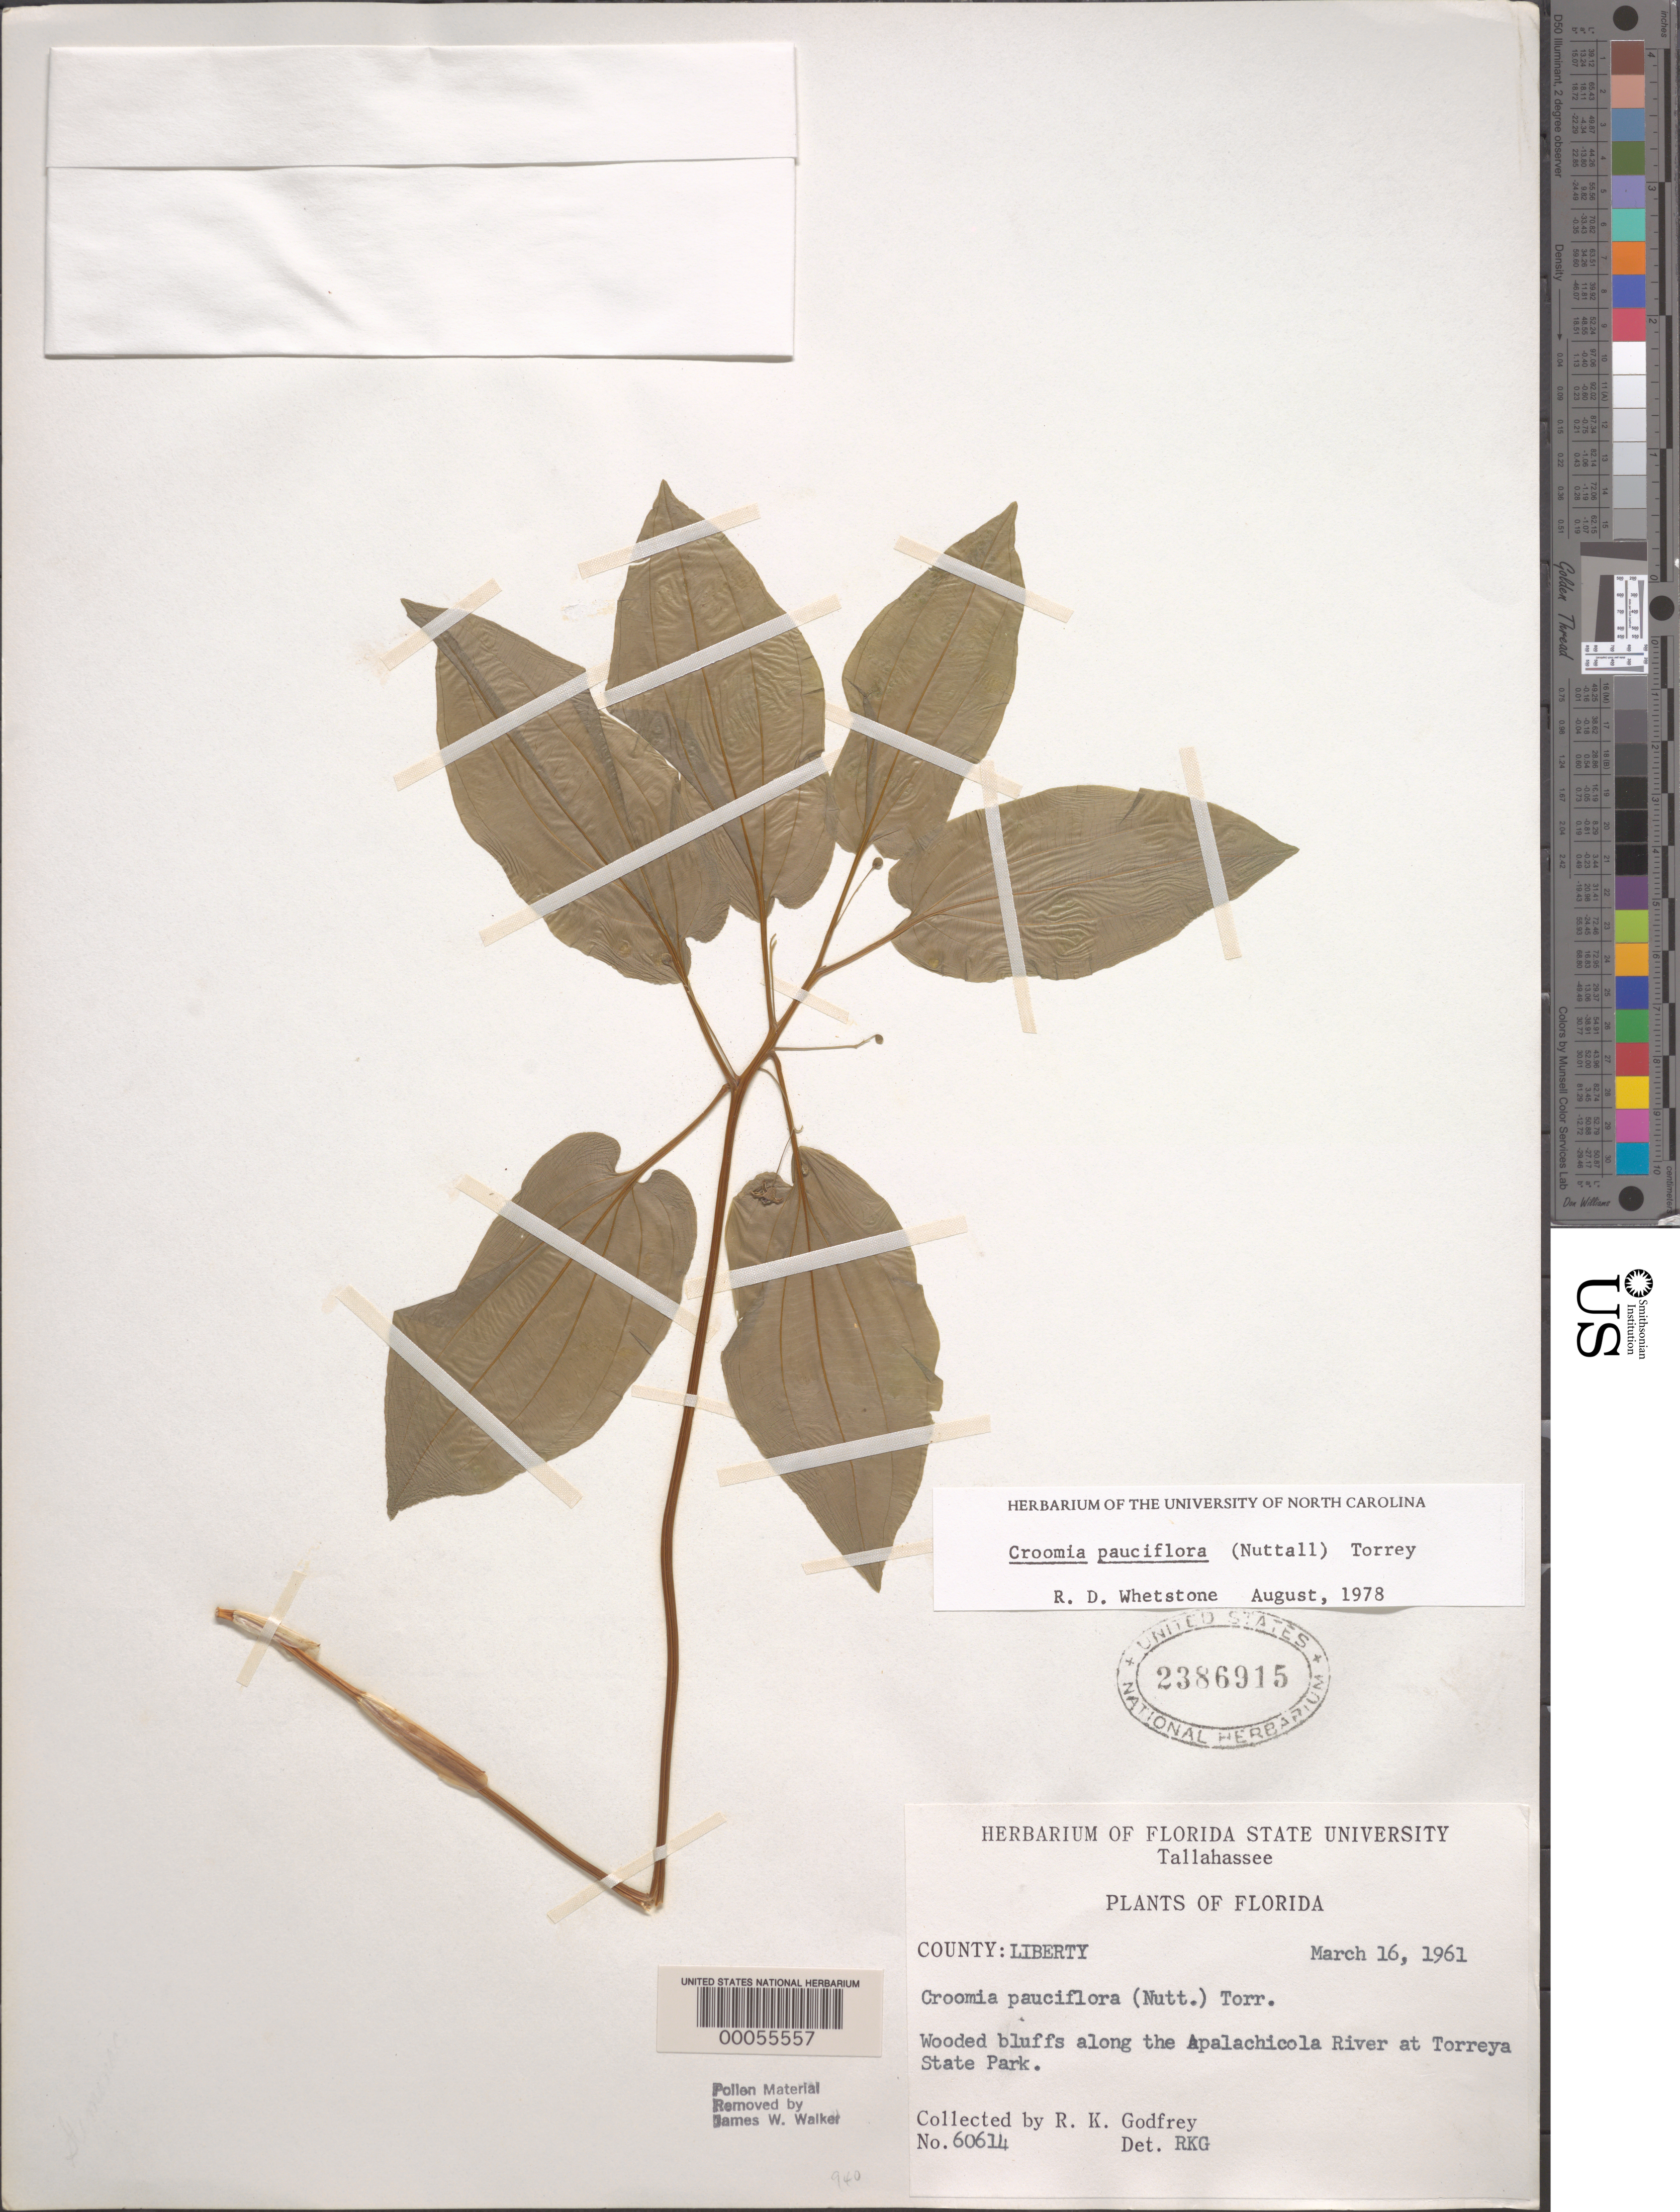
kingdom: Plantae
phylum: Tracheophyta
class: Liliopsida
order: Pandanales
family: Stemonaceae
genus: Croomia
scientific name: Croomia pauciflora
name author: (Nutt.) Torr.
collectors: R. K. Godfrey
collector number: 60614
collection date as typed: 16 Mar 1961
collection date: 1961-03-16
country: United States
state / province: Florida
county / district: Liberty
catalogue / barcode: US 2386915